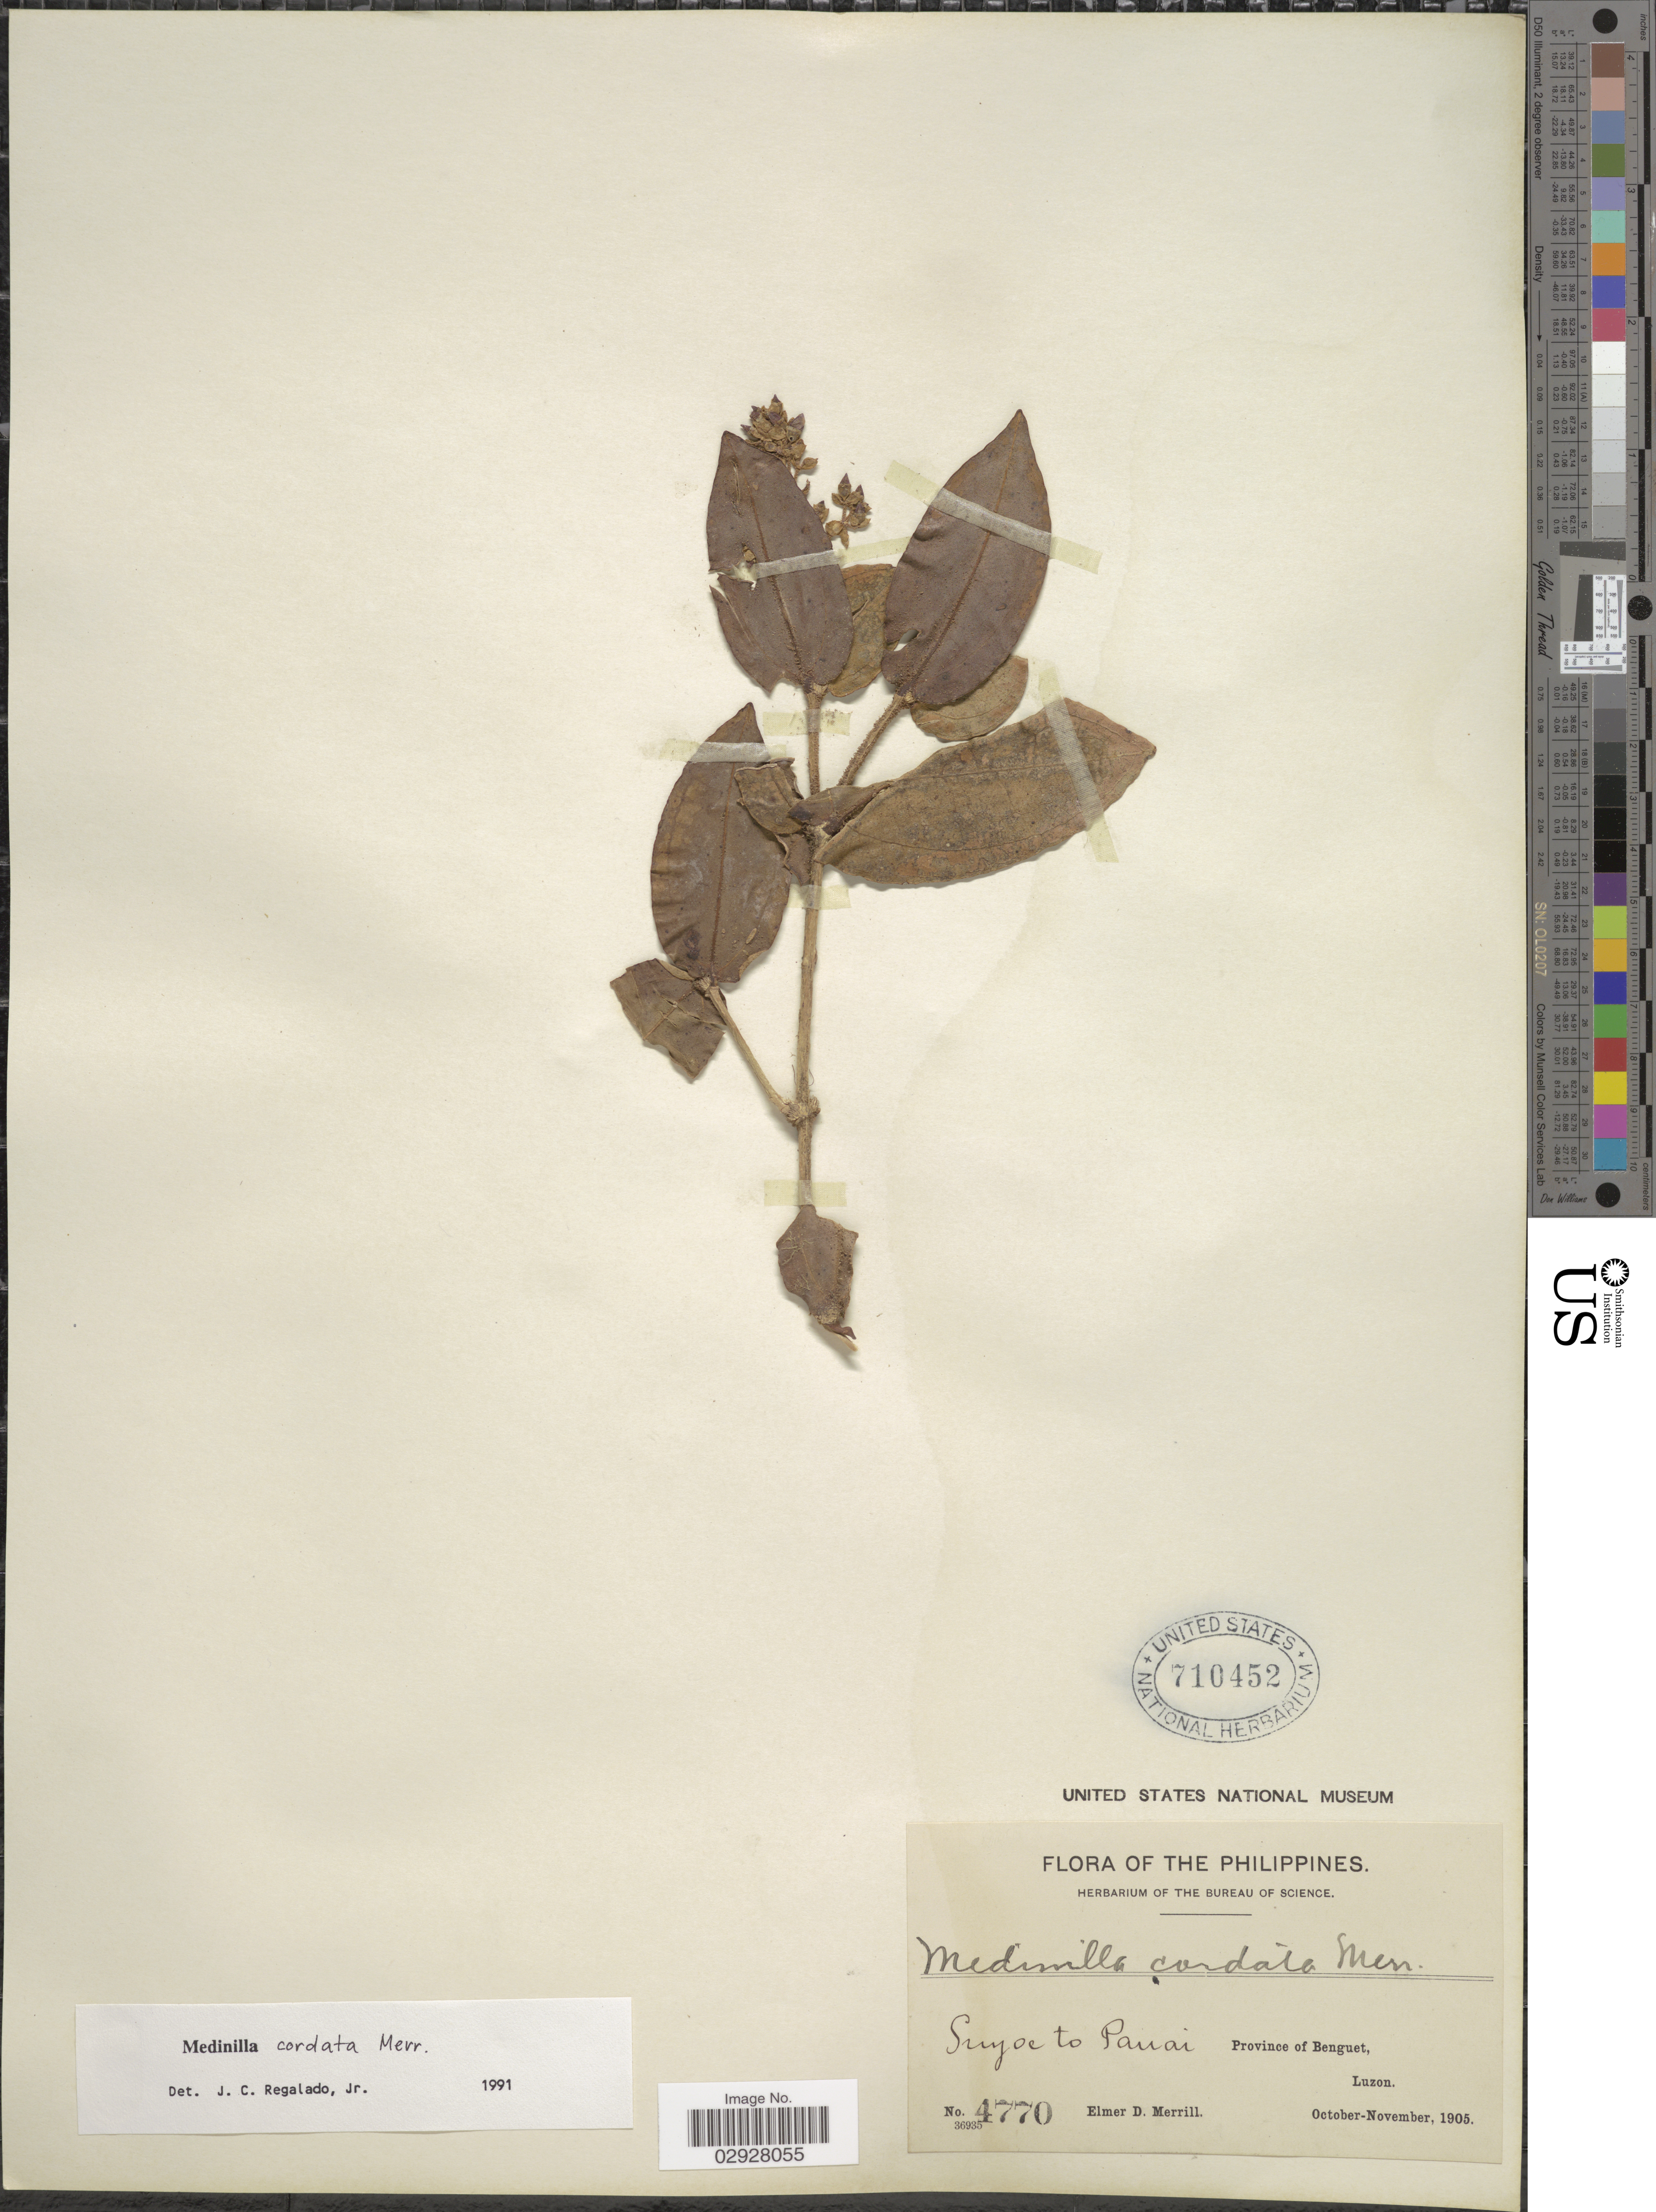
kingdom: Plantae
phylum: Tracheophyta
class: Magnoliopsida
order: Myrtales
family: Melastomataceae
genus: Medinilla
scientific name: Medinilla cordata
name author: Merr.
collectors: E. D. Merrill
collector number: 4770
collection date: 1905-10/1905-11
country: Philippines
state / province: Cordillera (Administrative Region)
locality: Suyoc to Panai, Province of Benguet, Luzon.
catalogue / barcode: US 710452